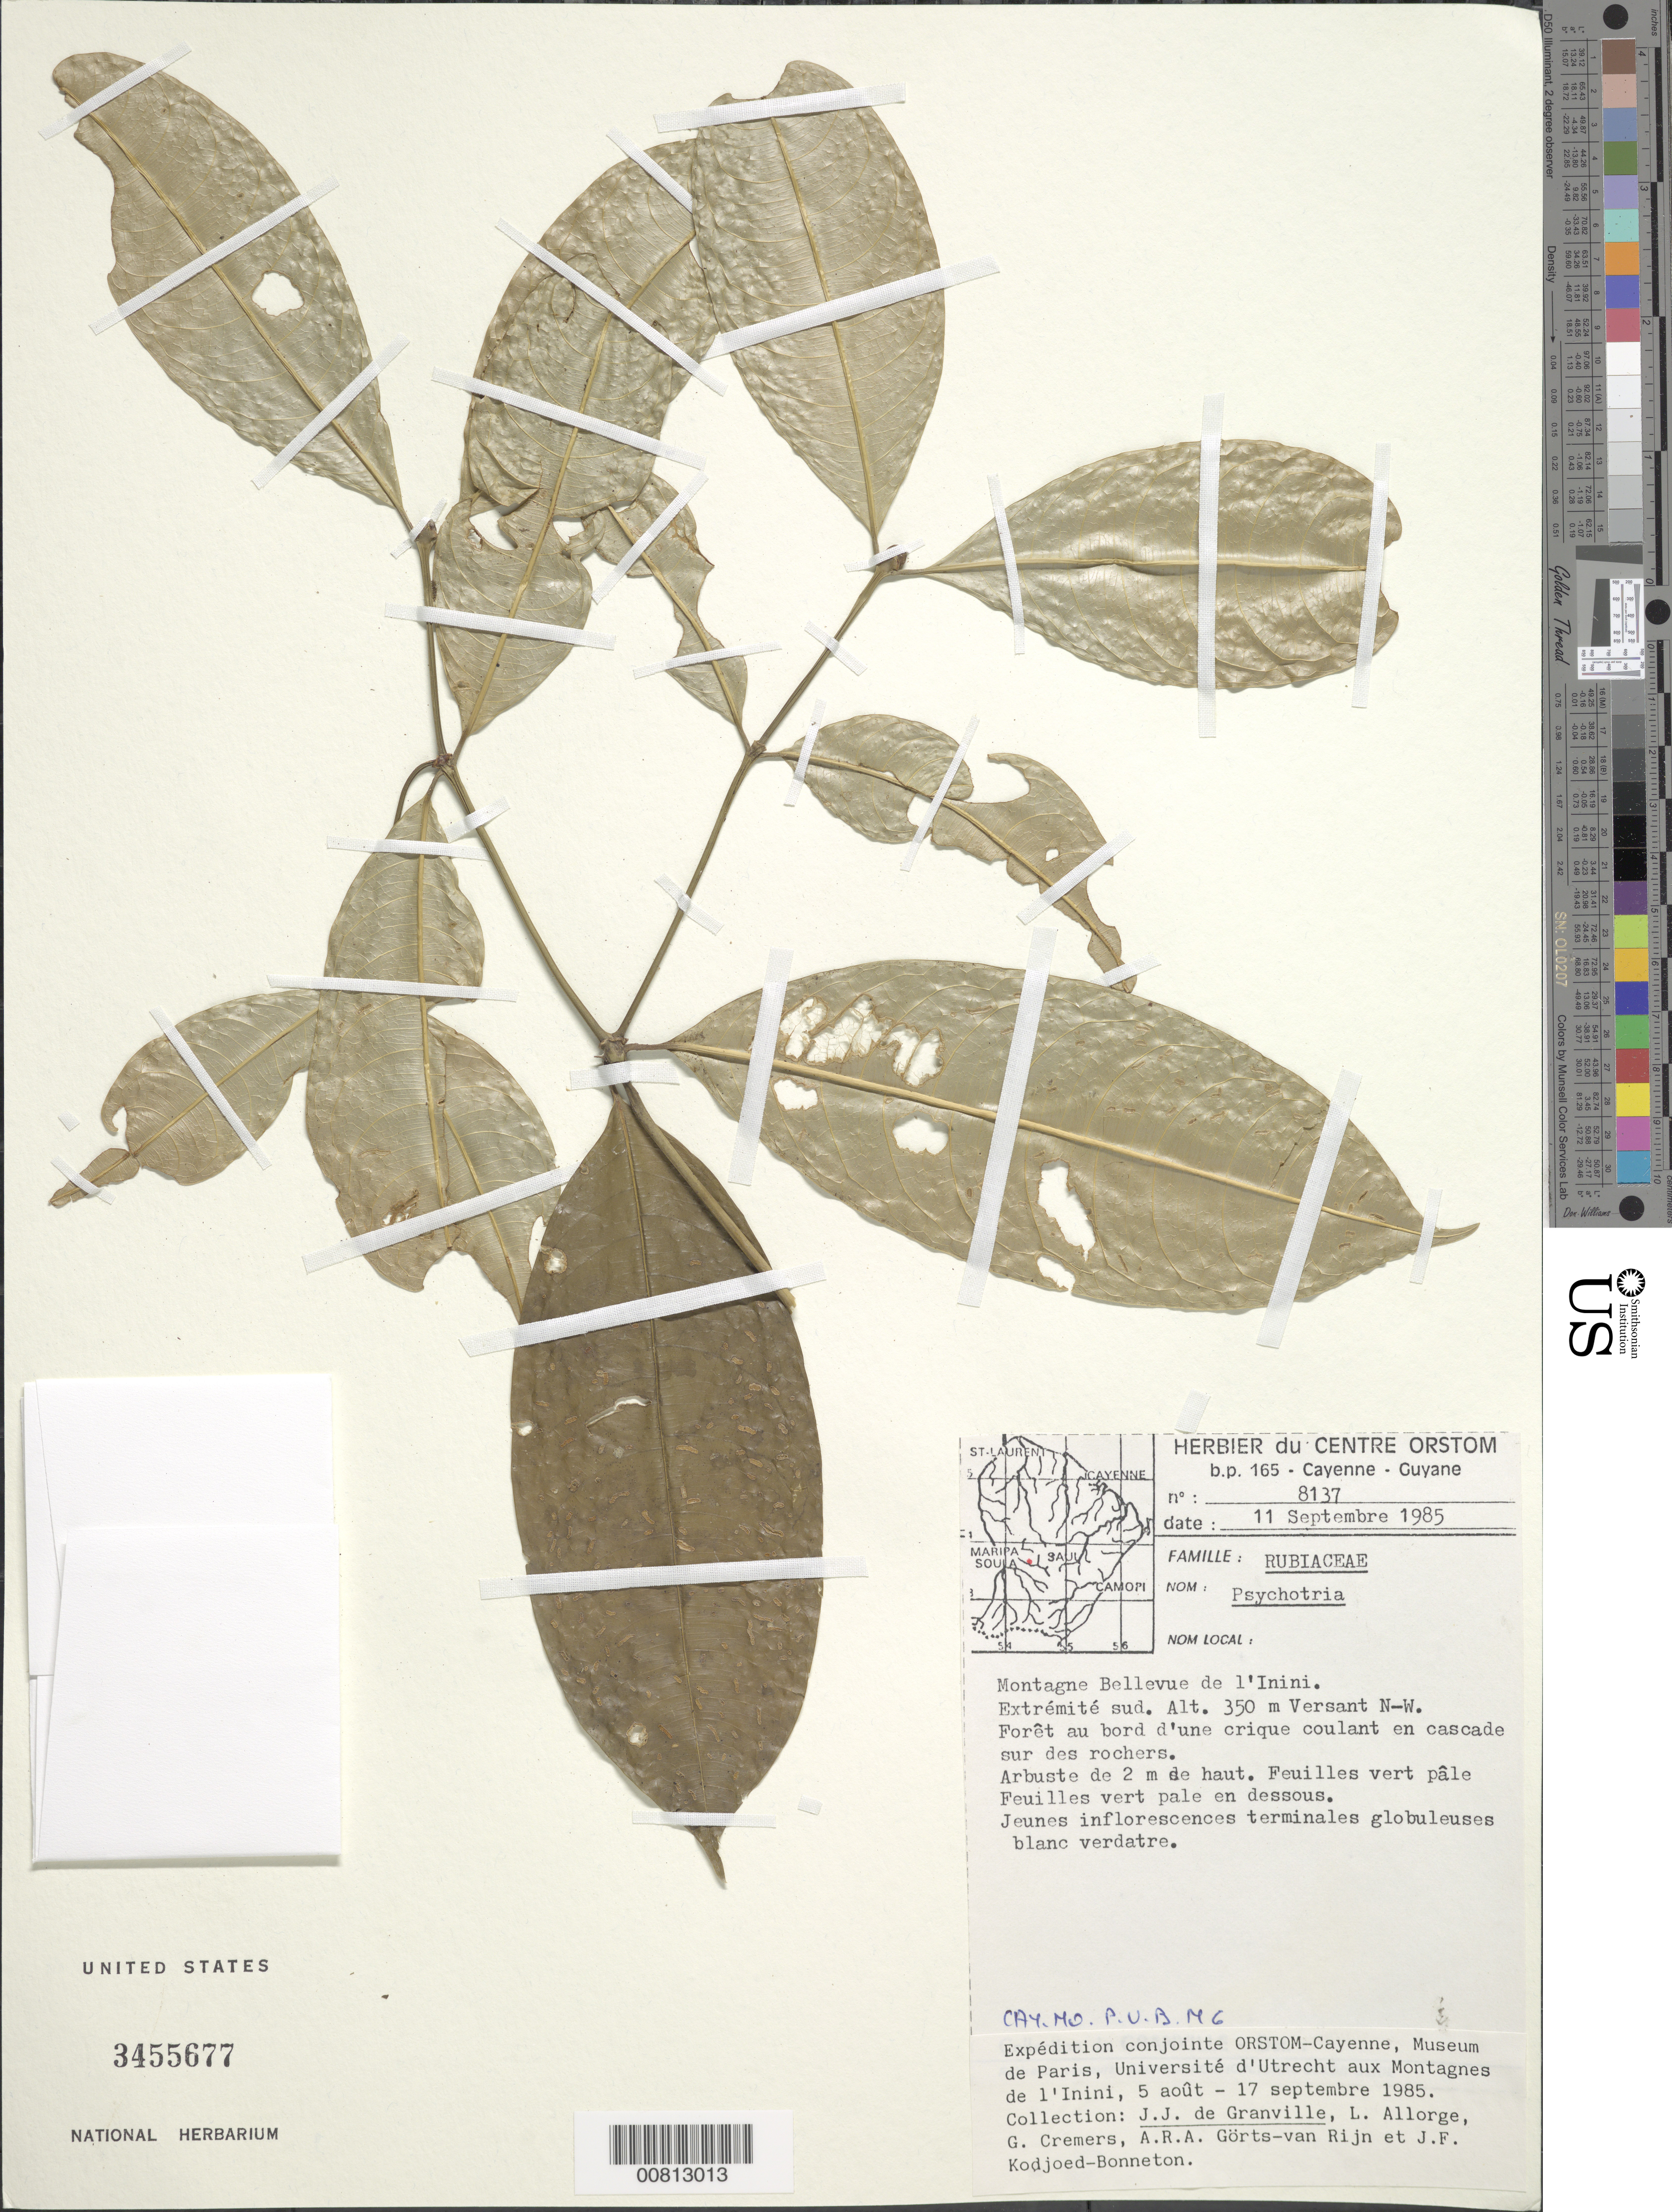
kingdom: Plantae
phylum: Tracheophyta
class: Magnoliopsida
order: Gentianales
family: Rubiaceae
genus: Psychotria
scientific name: Psychotria sp.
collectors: J.-J. de Granville, L. Allorge, G. Cremers, A. .R. A. Görts-van Rijn & J. Kodjoed-Bonneton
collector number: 8137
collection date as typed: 11-Sep-85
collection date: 1985-09-11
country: French Guiana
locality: Montagnes Bellevue de l'Inini, extrémité sud, versant NW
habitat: Forêt au bord d'une crique coulant en cascade sur des rochers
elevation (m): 350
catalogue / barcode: US 3455677